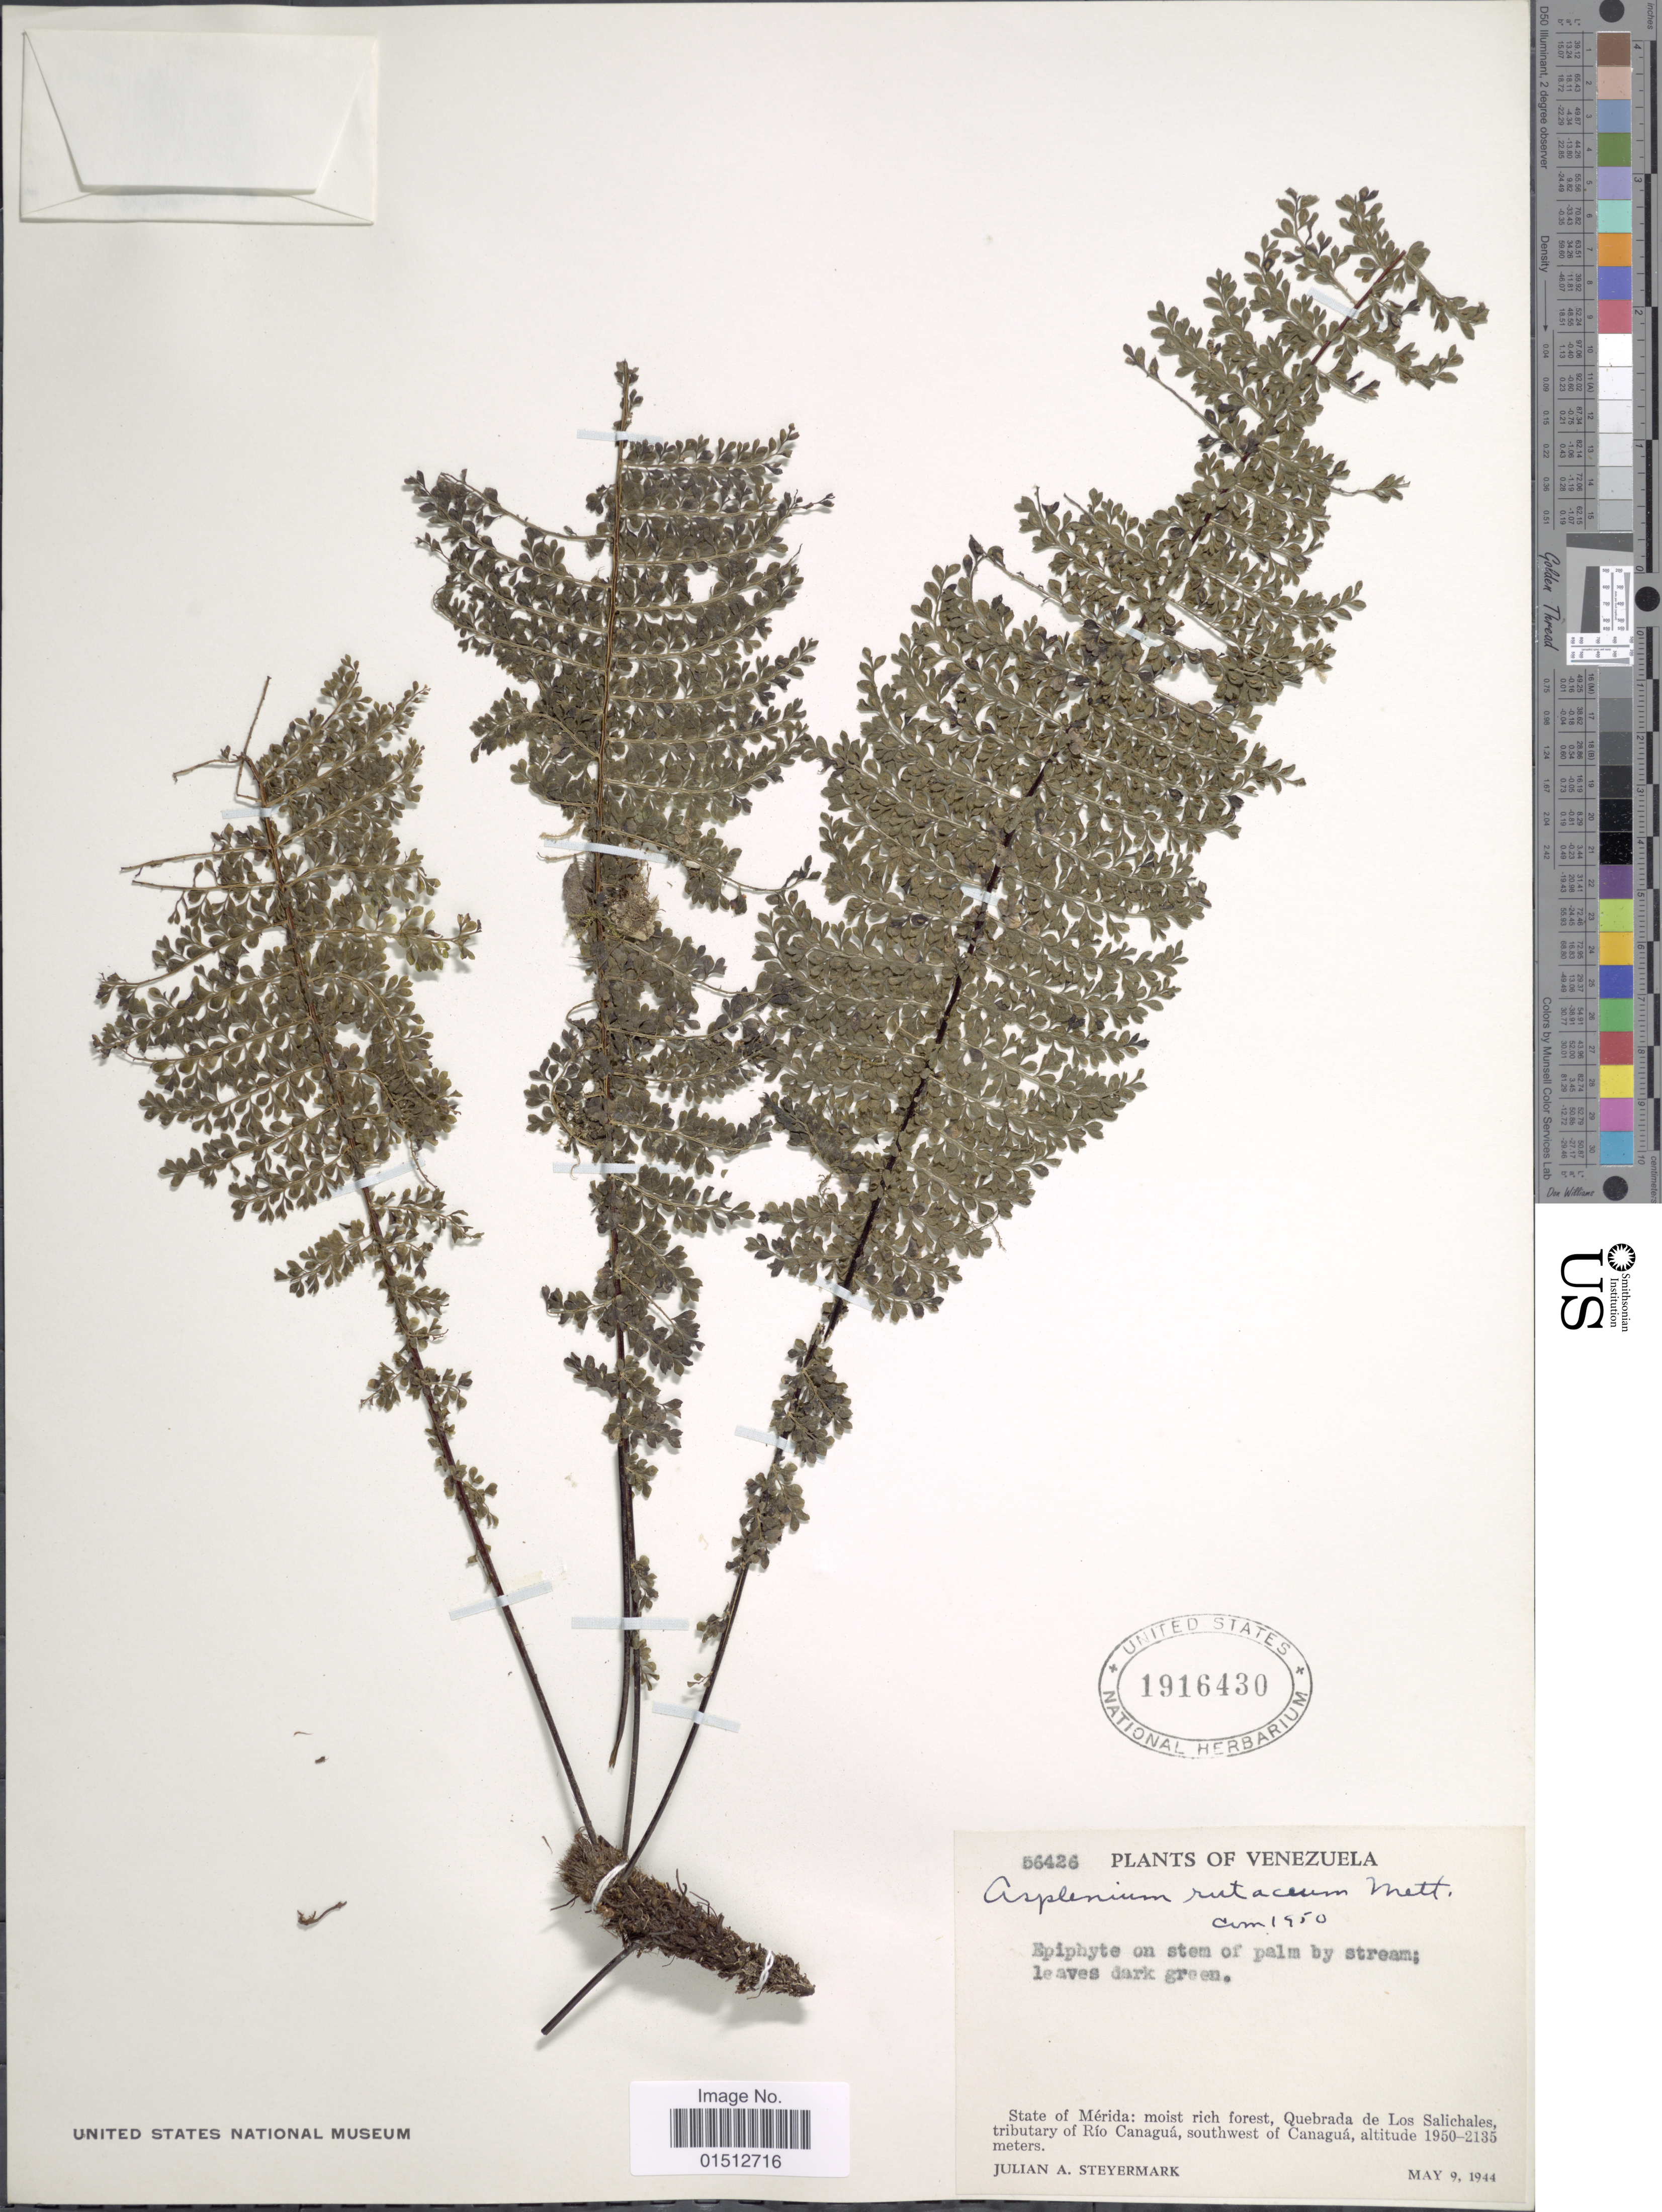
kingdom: Plantae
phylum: Tracheophyta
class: Polypodiopsida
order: Polypodiales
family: Aspleniaceae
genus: Asplenium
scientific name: Asplenium rutaceum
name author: (Willd.) Mett.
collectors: J. Steyermark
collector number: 56426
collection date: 1944-05-09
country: Venezuela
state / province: Mérida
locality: Venezuela, Sate of Merida: Quebrada de Los Salichales tributary of Rio Canagua, southwest of Canagua.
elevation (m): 1950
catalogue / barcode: US 1916430